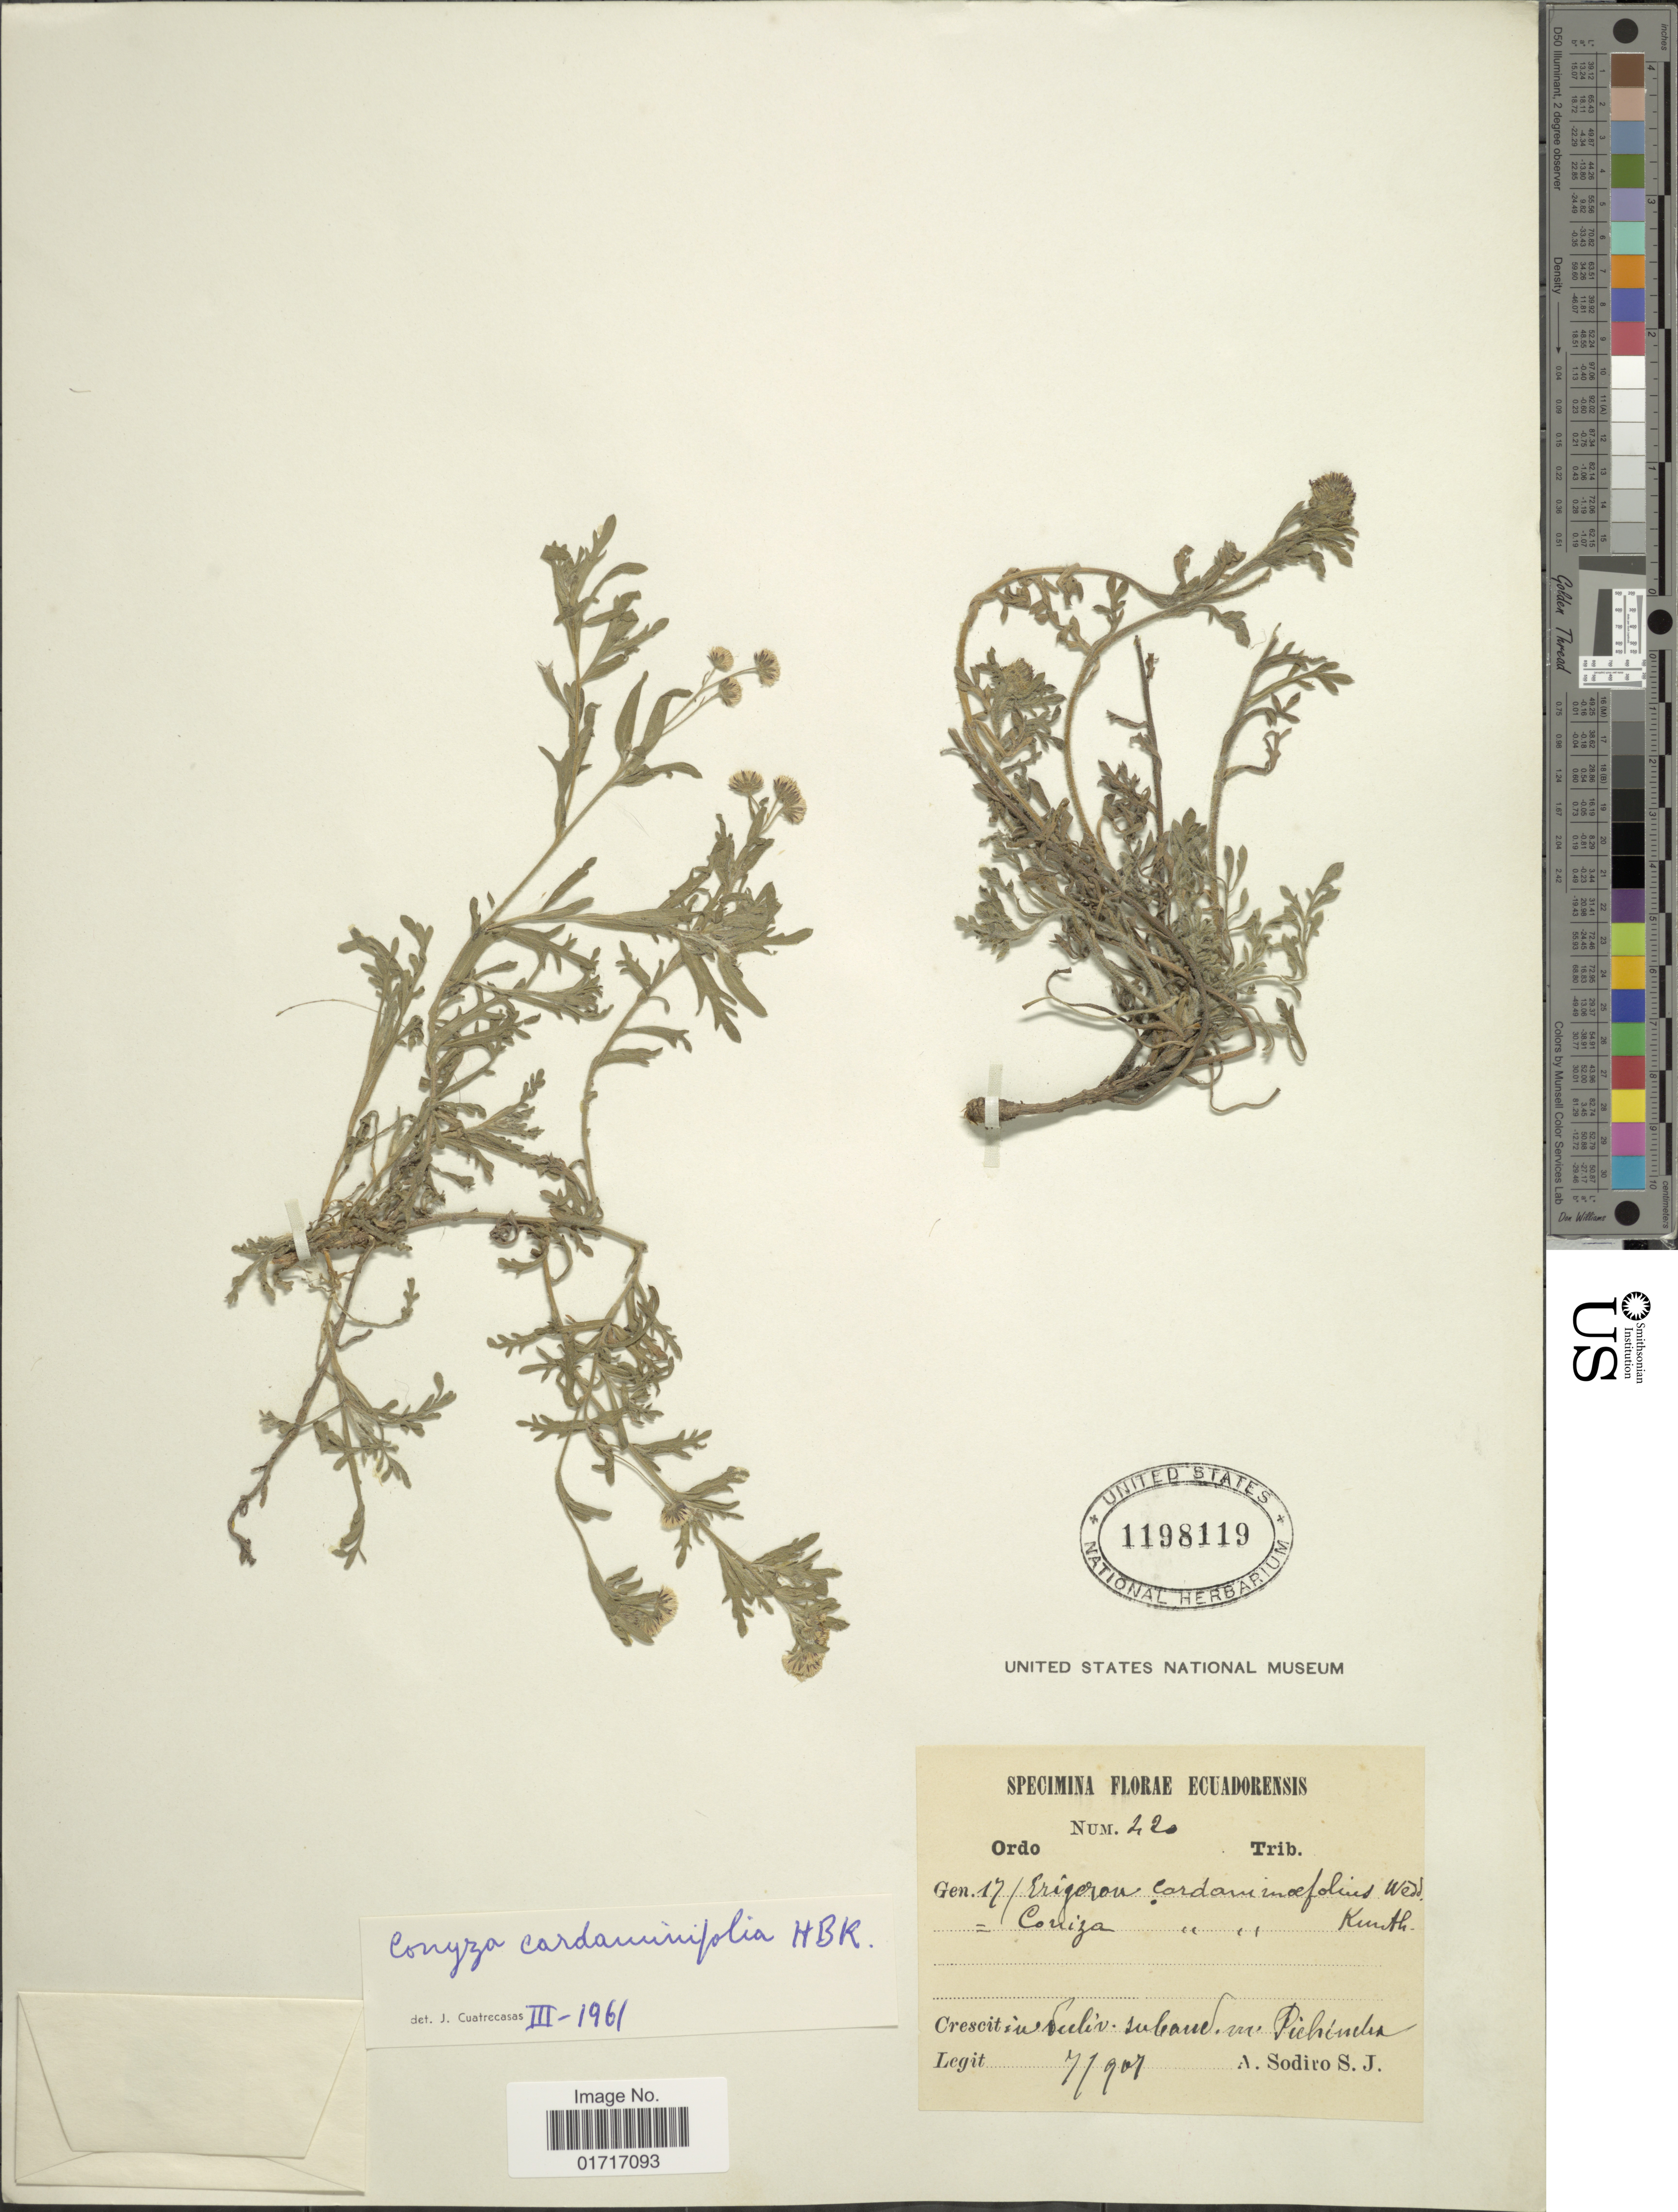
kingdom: Plantae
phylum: Tracheophyta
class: Magnoliopsida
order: Asterales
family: Asteraceae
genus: Conyza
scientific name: Conyza cardaminifolia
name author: Kunth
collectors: A. Sodiro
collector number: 42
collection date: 1907-07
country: Ecuador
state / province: Pichincha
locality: In decliv. suband in Pichincha.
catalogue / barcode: US 1198119